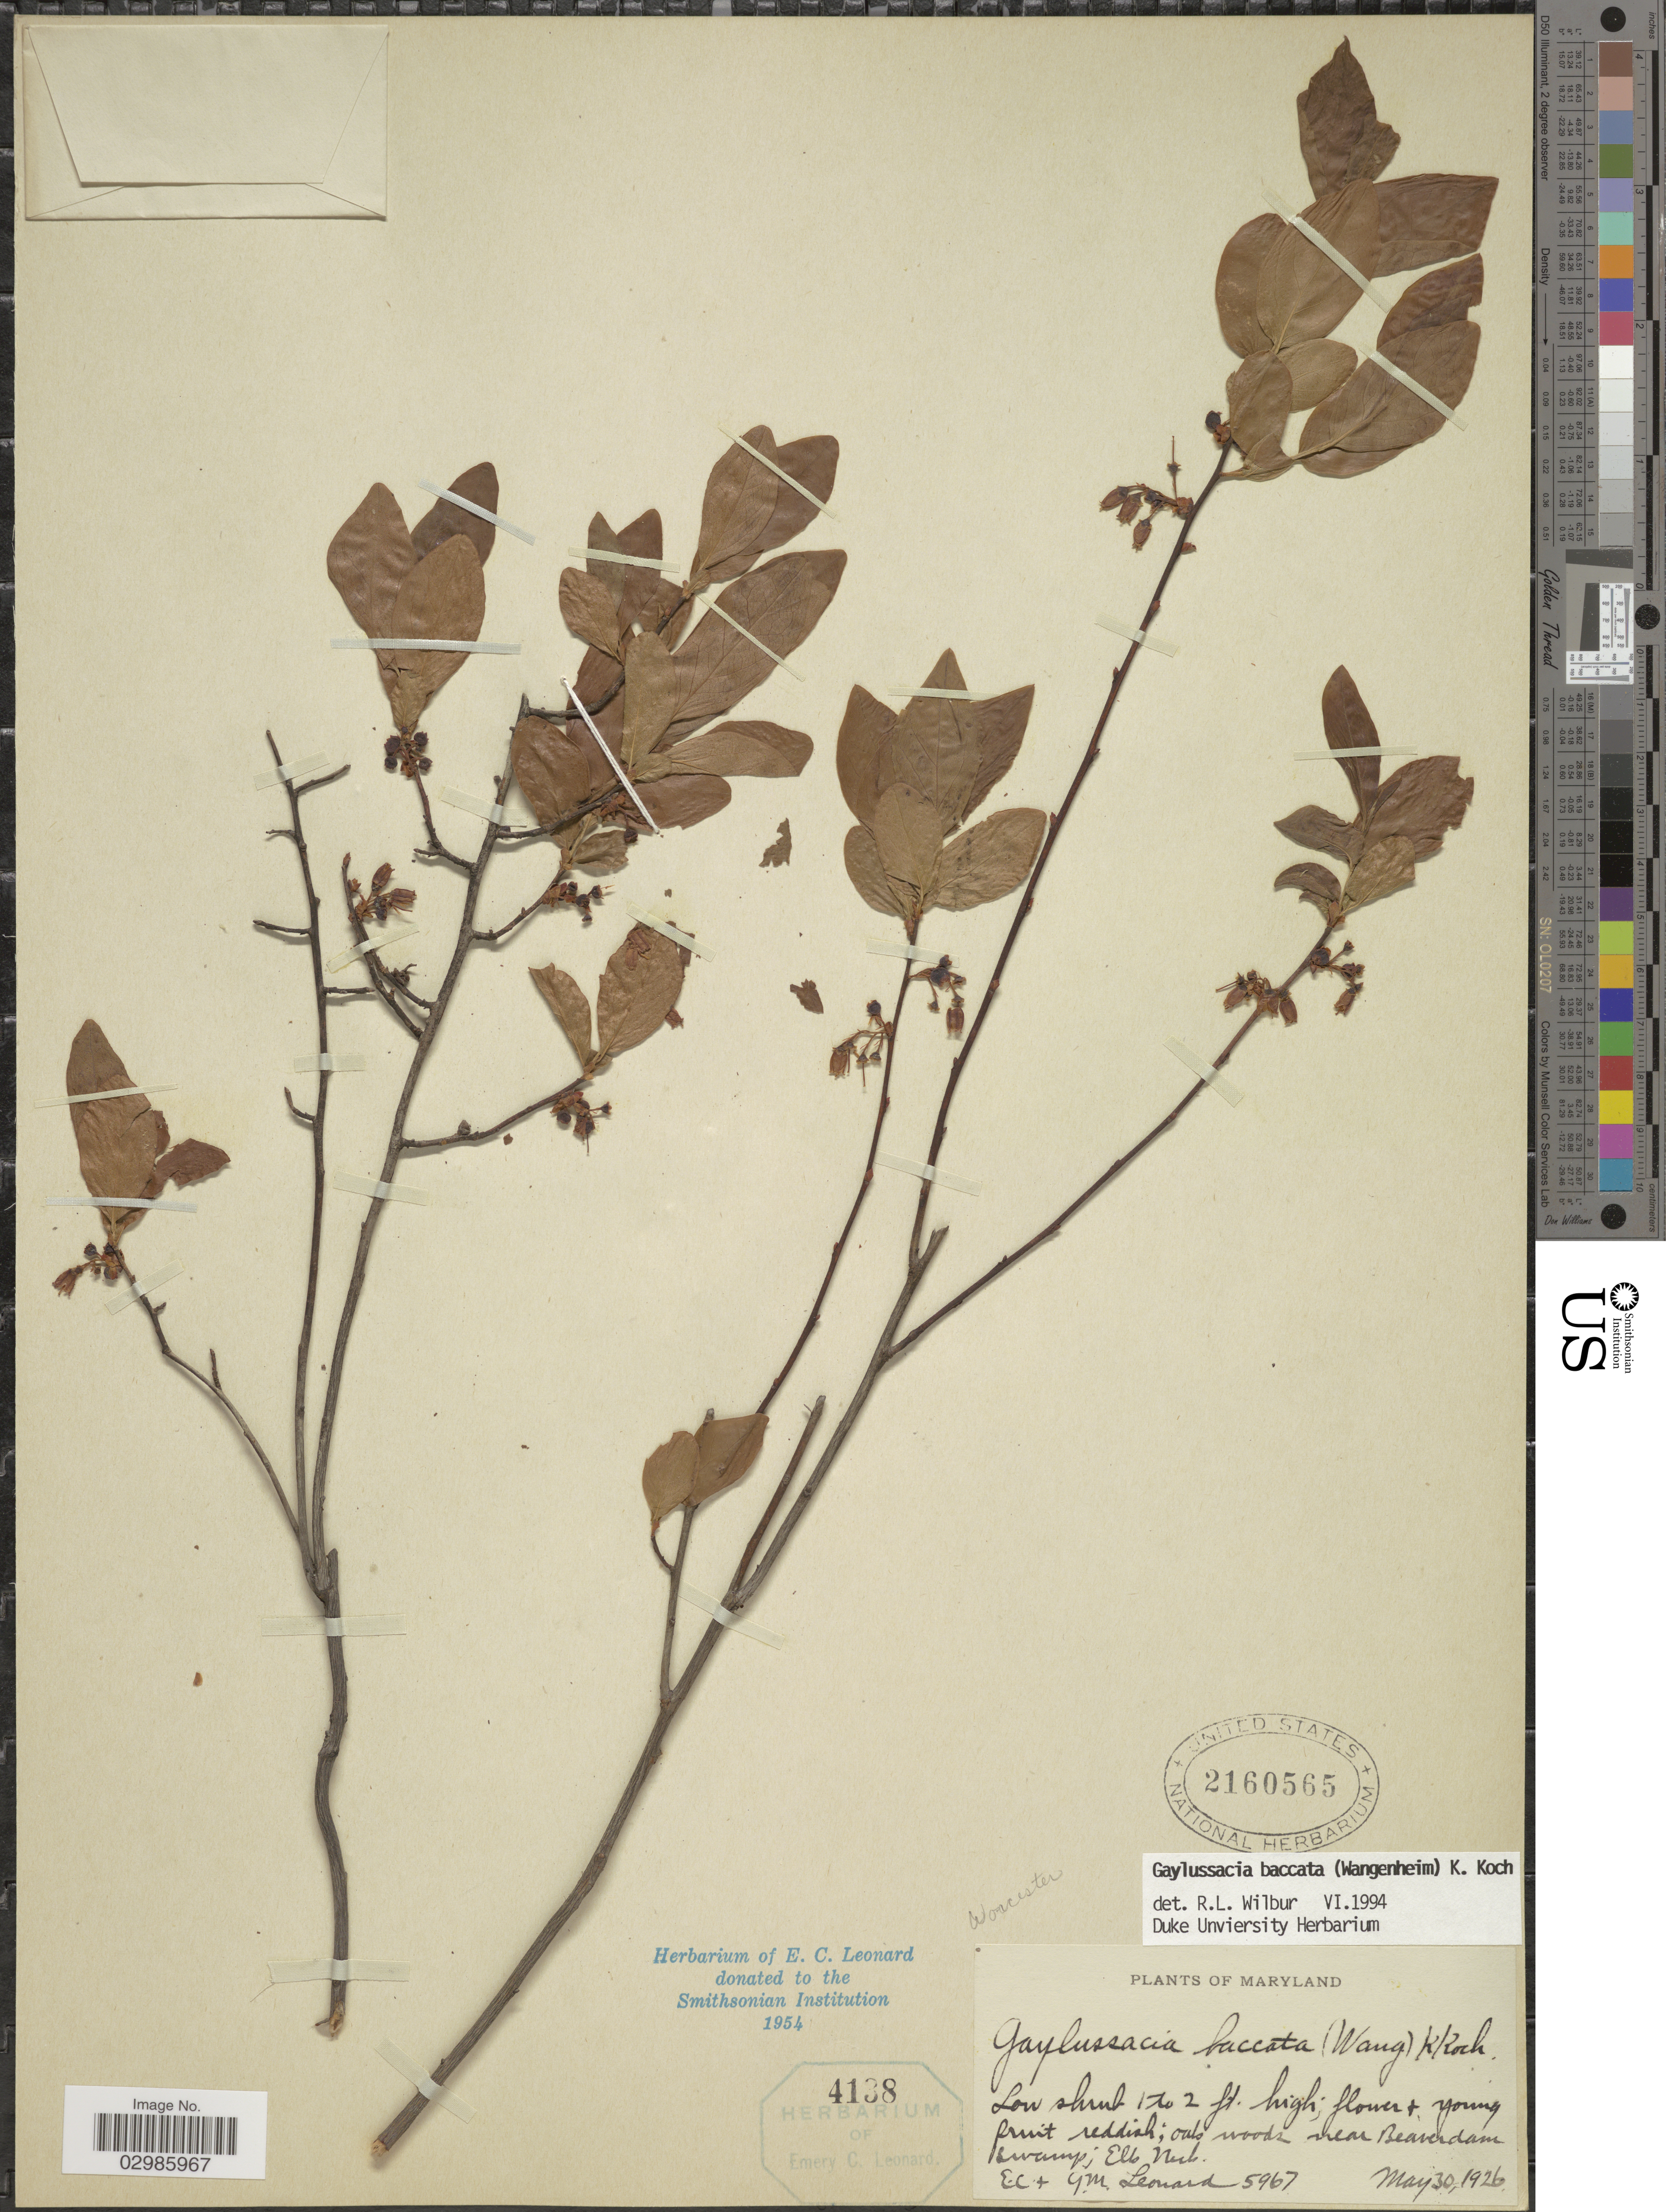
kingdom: Plantae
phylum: Tracheophyta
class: Magnoliopsida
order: Ericales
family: Ericaceae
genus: Gaylussacia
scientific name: Gaylussacia baccata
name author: (Wangenh.) K. Koch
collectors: E. C. Leonard & G. M. Leonard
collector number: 5967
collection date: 1926-05-30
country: United States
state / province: Maryland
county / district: Worcester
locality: Woods near Beaverdam swamp; Elk Neck. Worcester.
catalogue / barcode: US 2160565